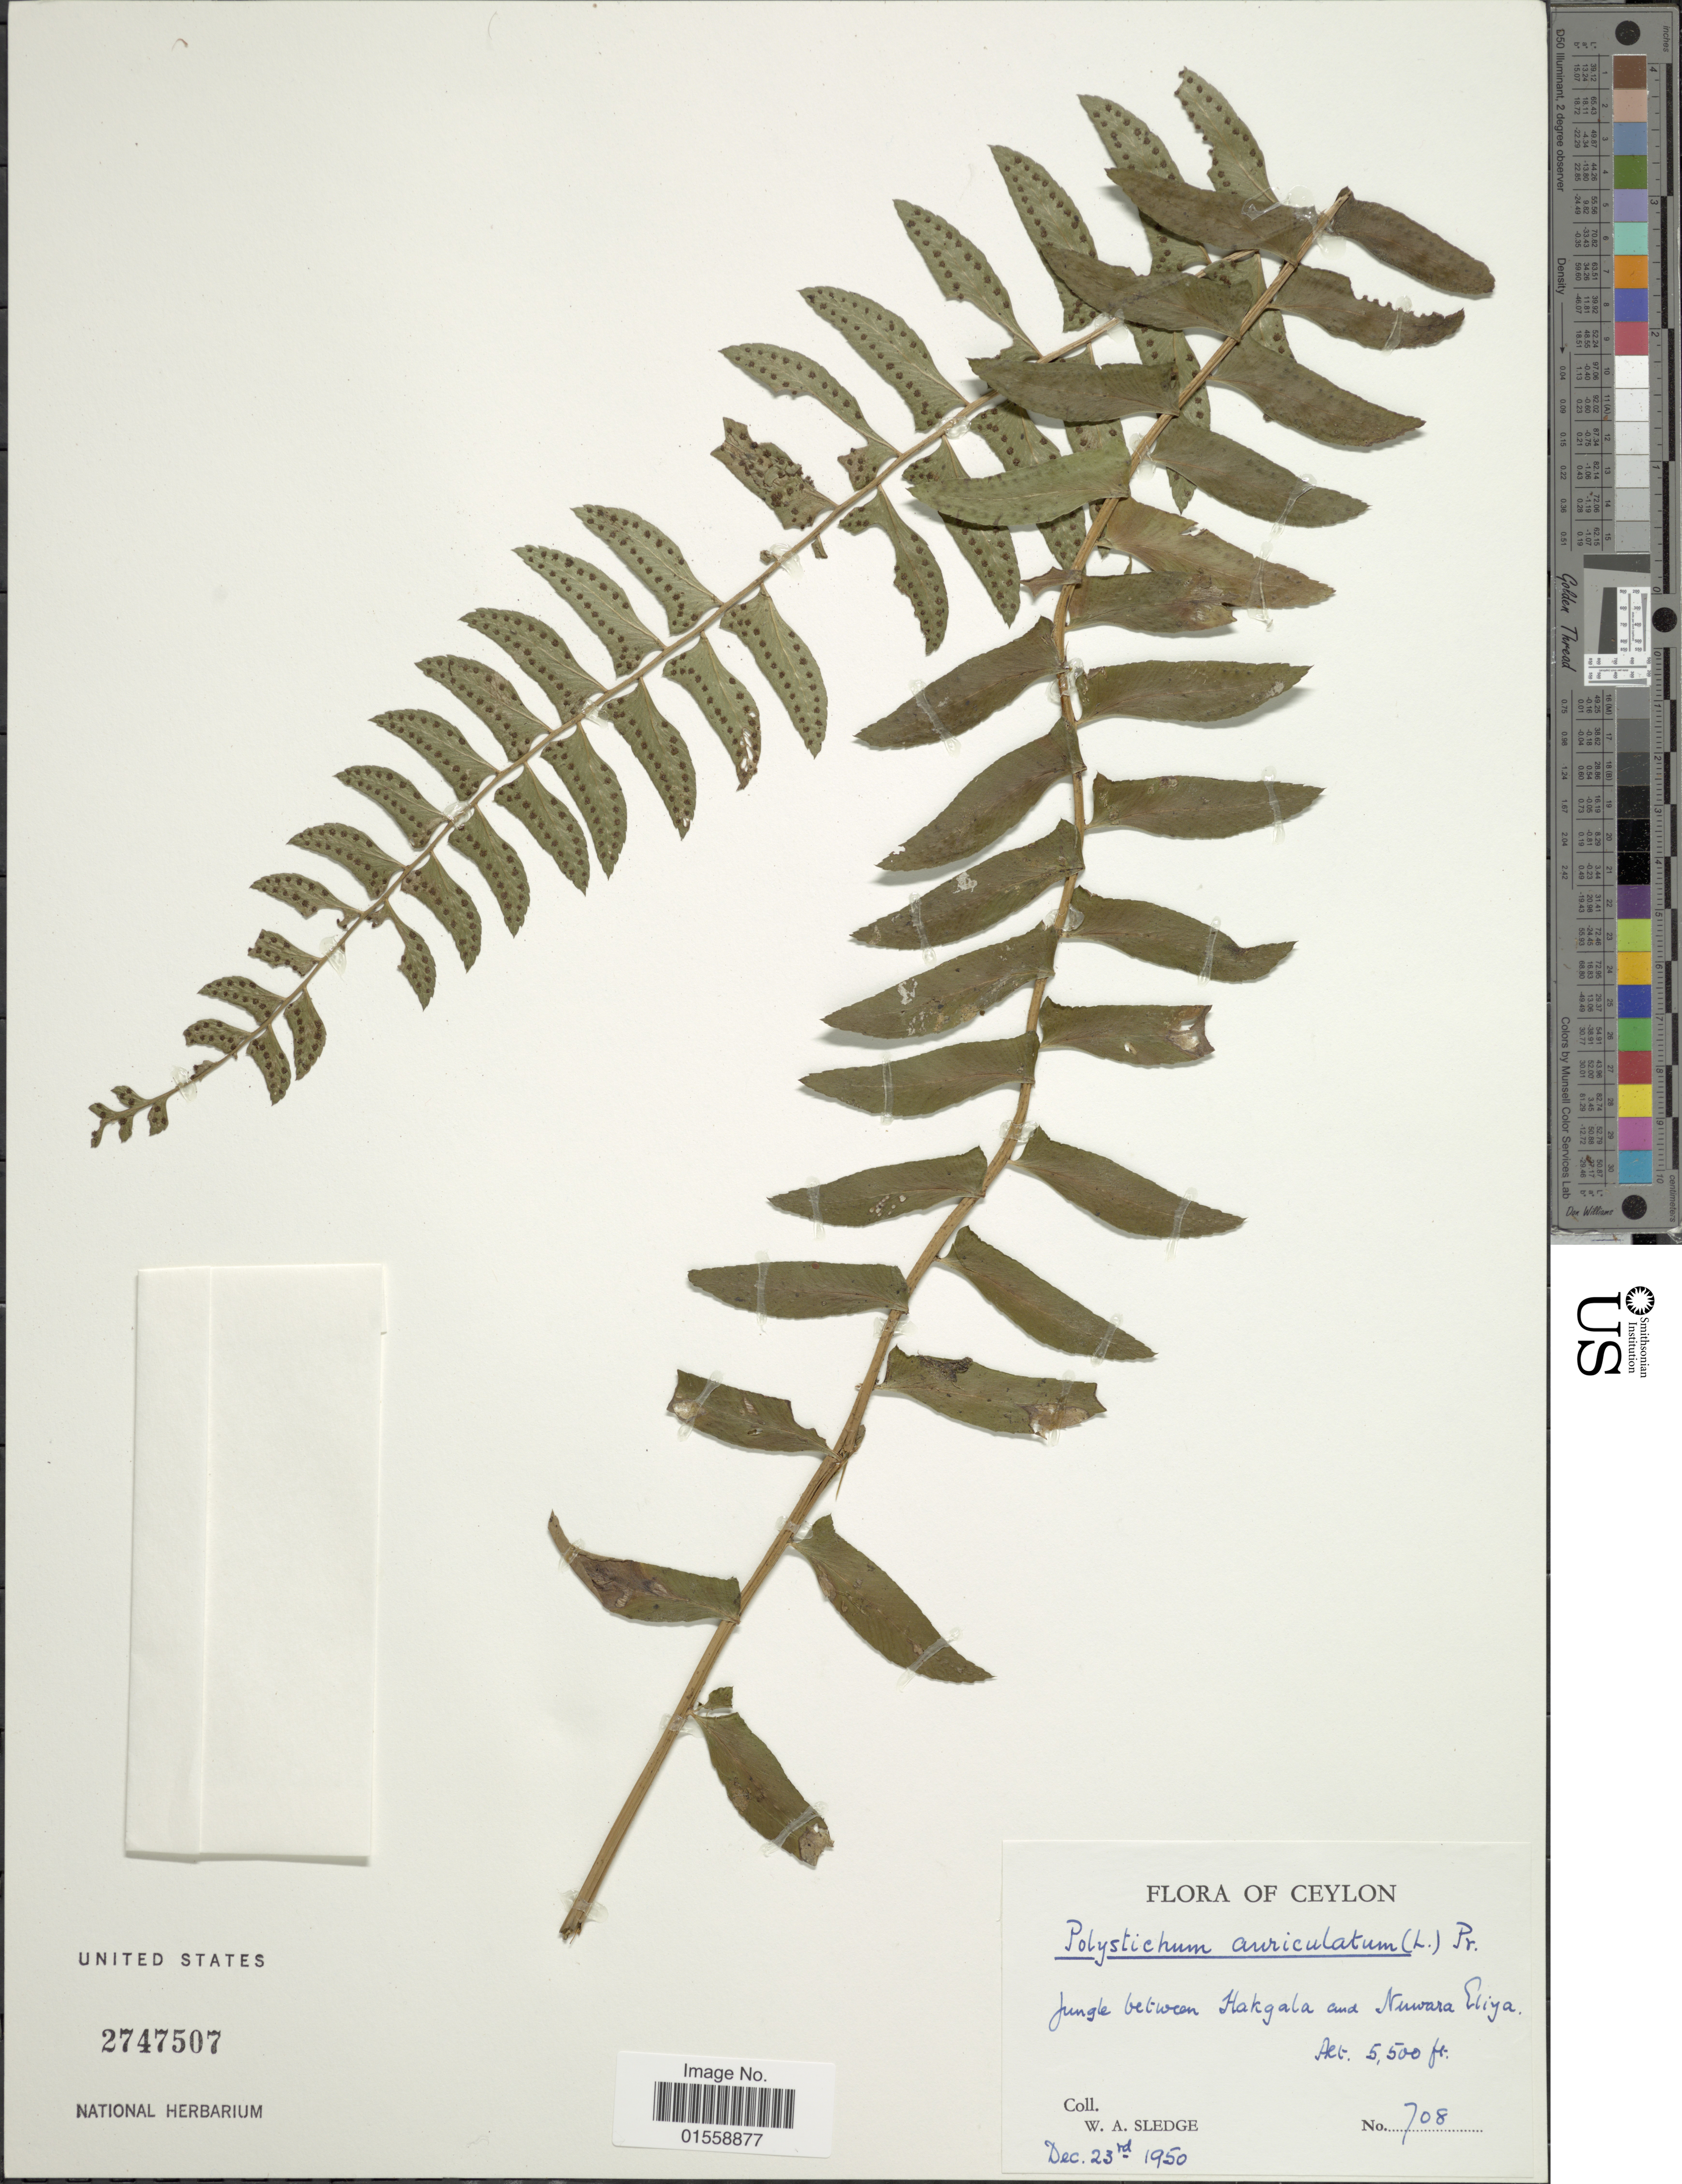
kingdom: Plantae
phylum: Tracheophyta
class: Polypodiopsida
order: Polypodiales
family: Dryopteridaceae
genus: Polystichum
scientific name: Polystichum auriculatum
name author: (L.) C. Presl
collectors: W. A. Sledge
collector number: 708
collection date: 1950-12-23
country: Sri Lanka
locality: Ceylon, jungle between Hakgala and Nuwara Eliya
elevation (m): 1676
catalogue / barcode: US 2747507